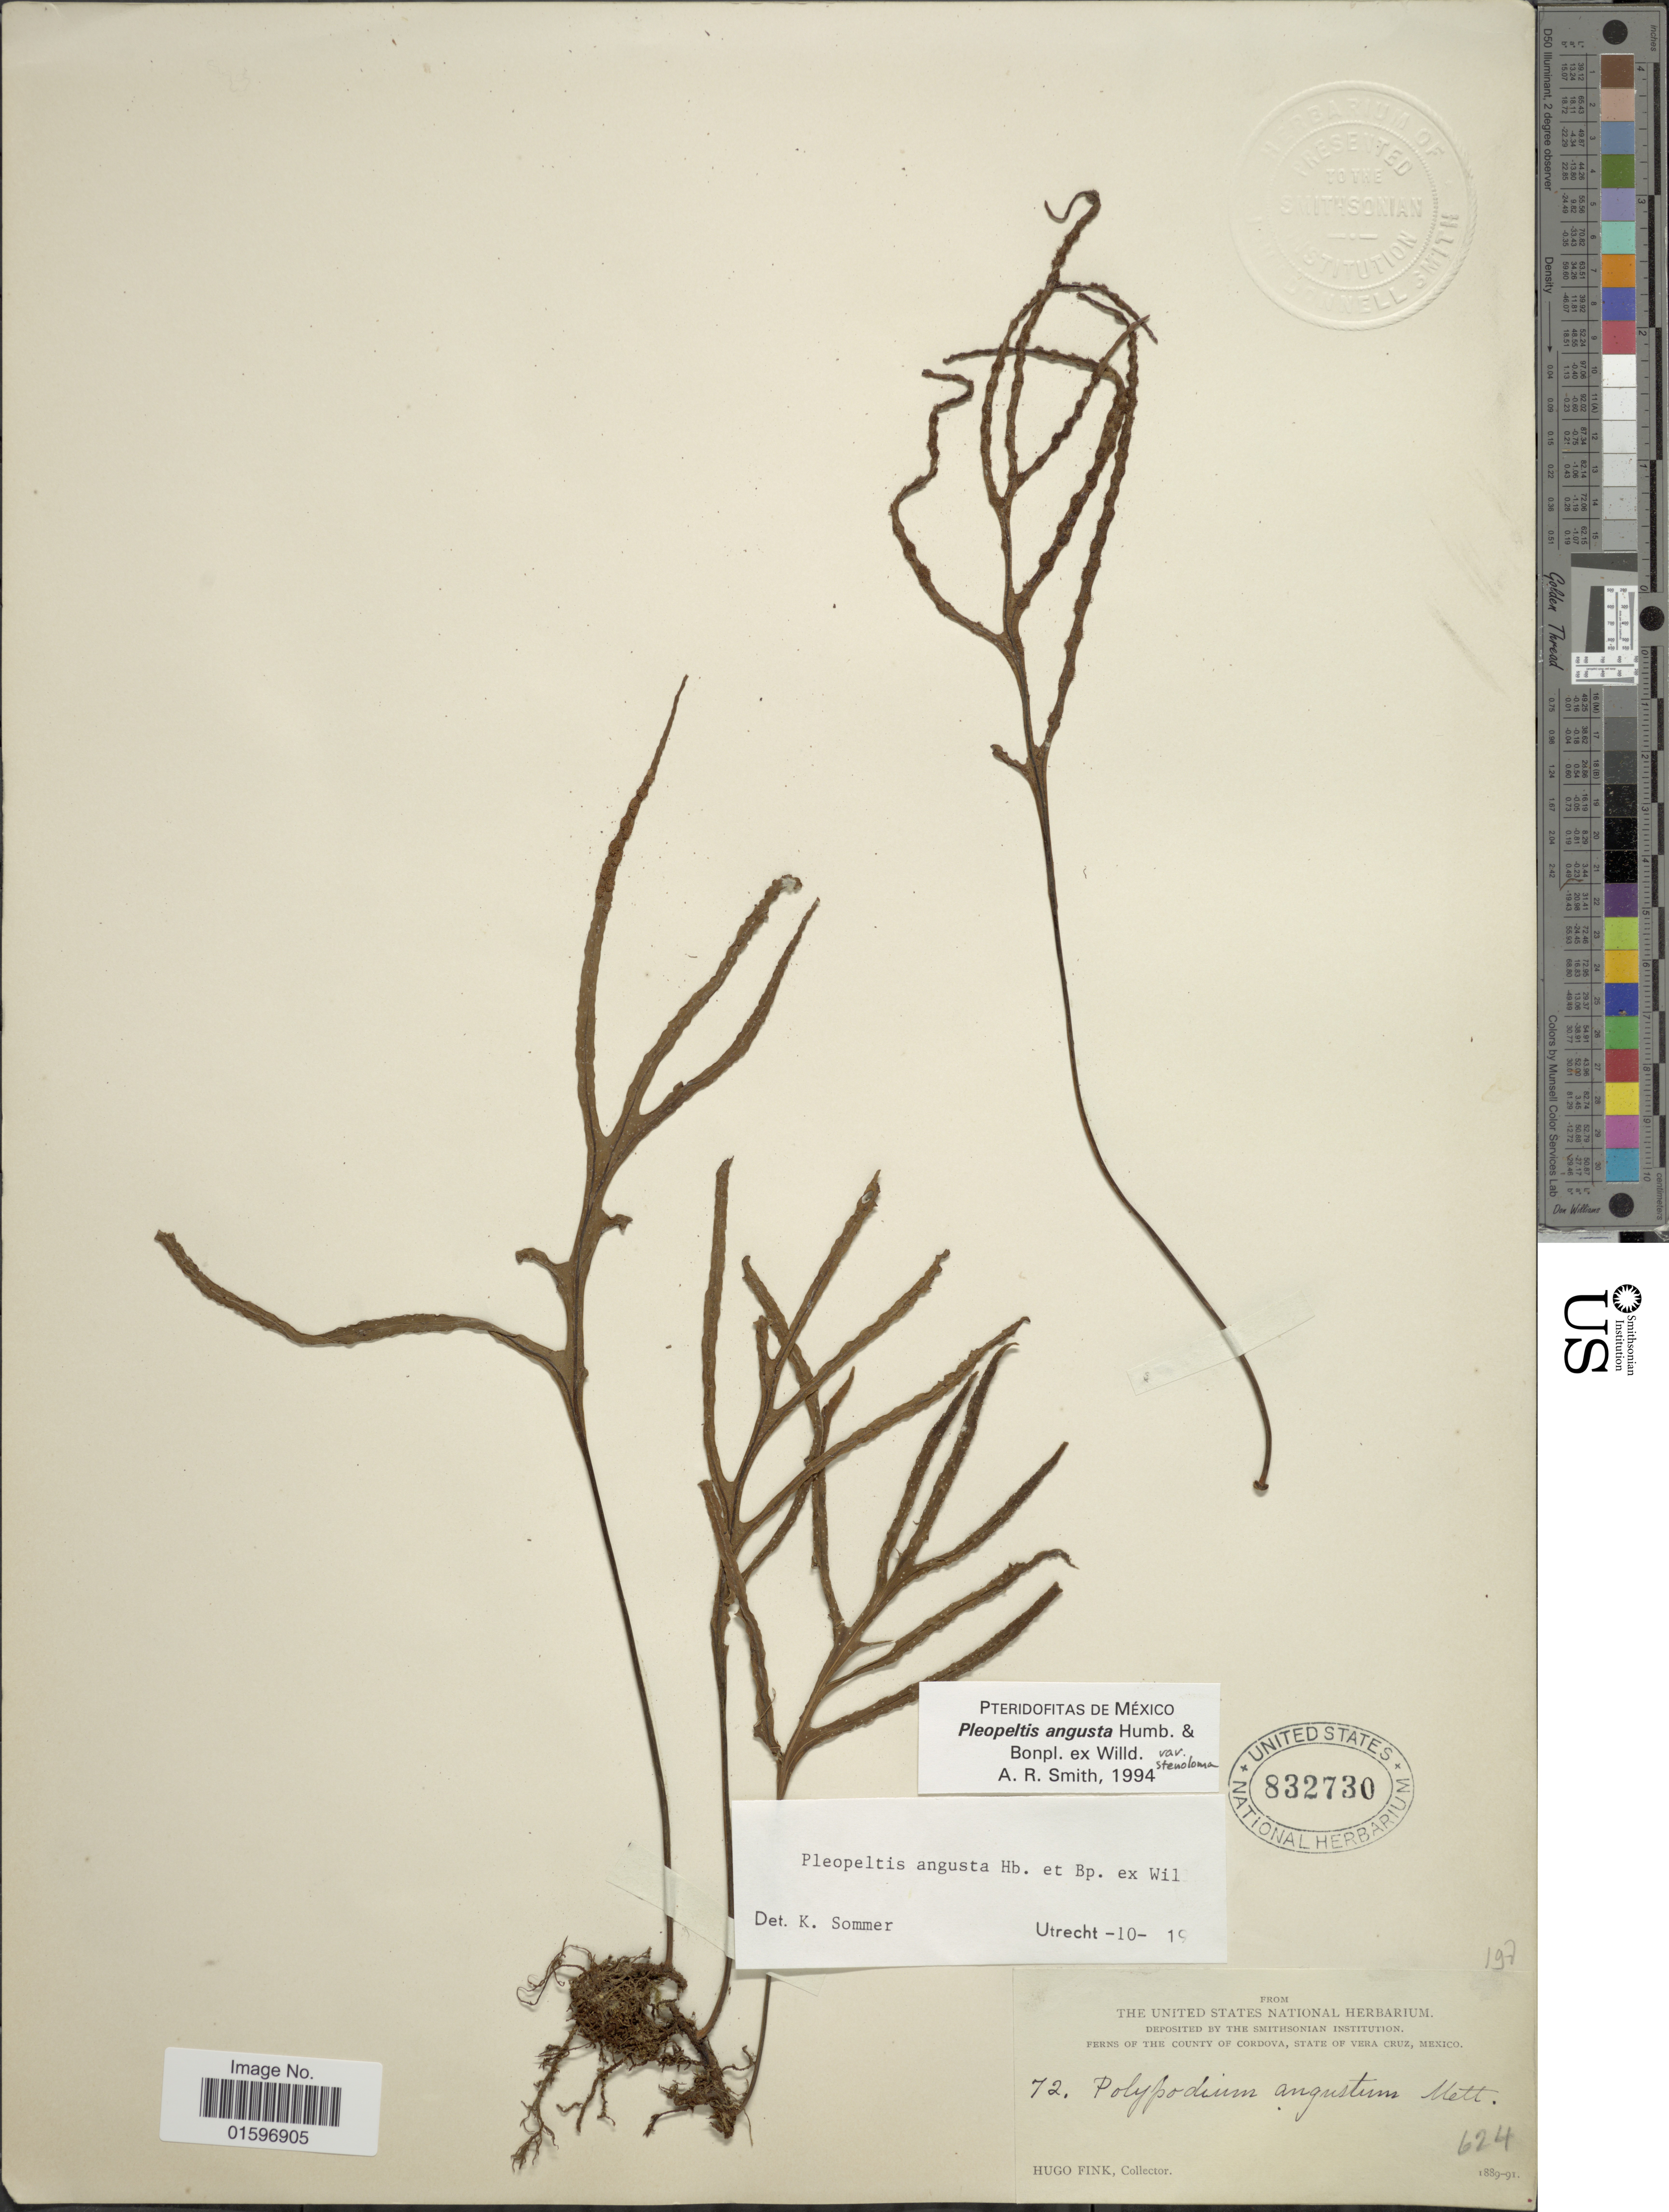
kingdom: Plantae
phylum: Tracheophyta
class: Polypodiopsida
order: Polypodiales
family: Polypodiaceae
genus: Pleopeltis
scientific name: Pleopeltis angusta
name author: Humb. & Bonap. ex Willd.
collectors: H. Fink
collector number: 72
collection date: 1889/1891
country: Mexico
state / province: Veracruz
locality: Ferns of the County of Cordova, State of Vera Cruz.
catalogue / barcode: US 832730